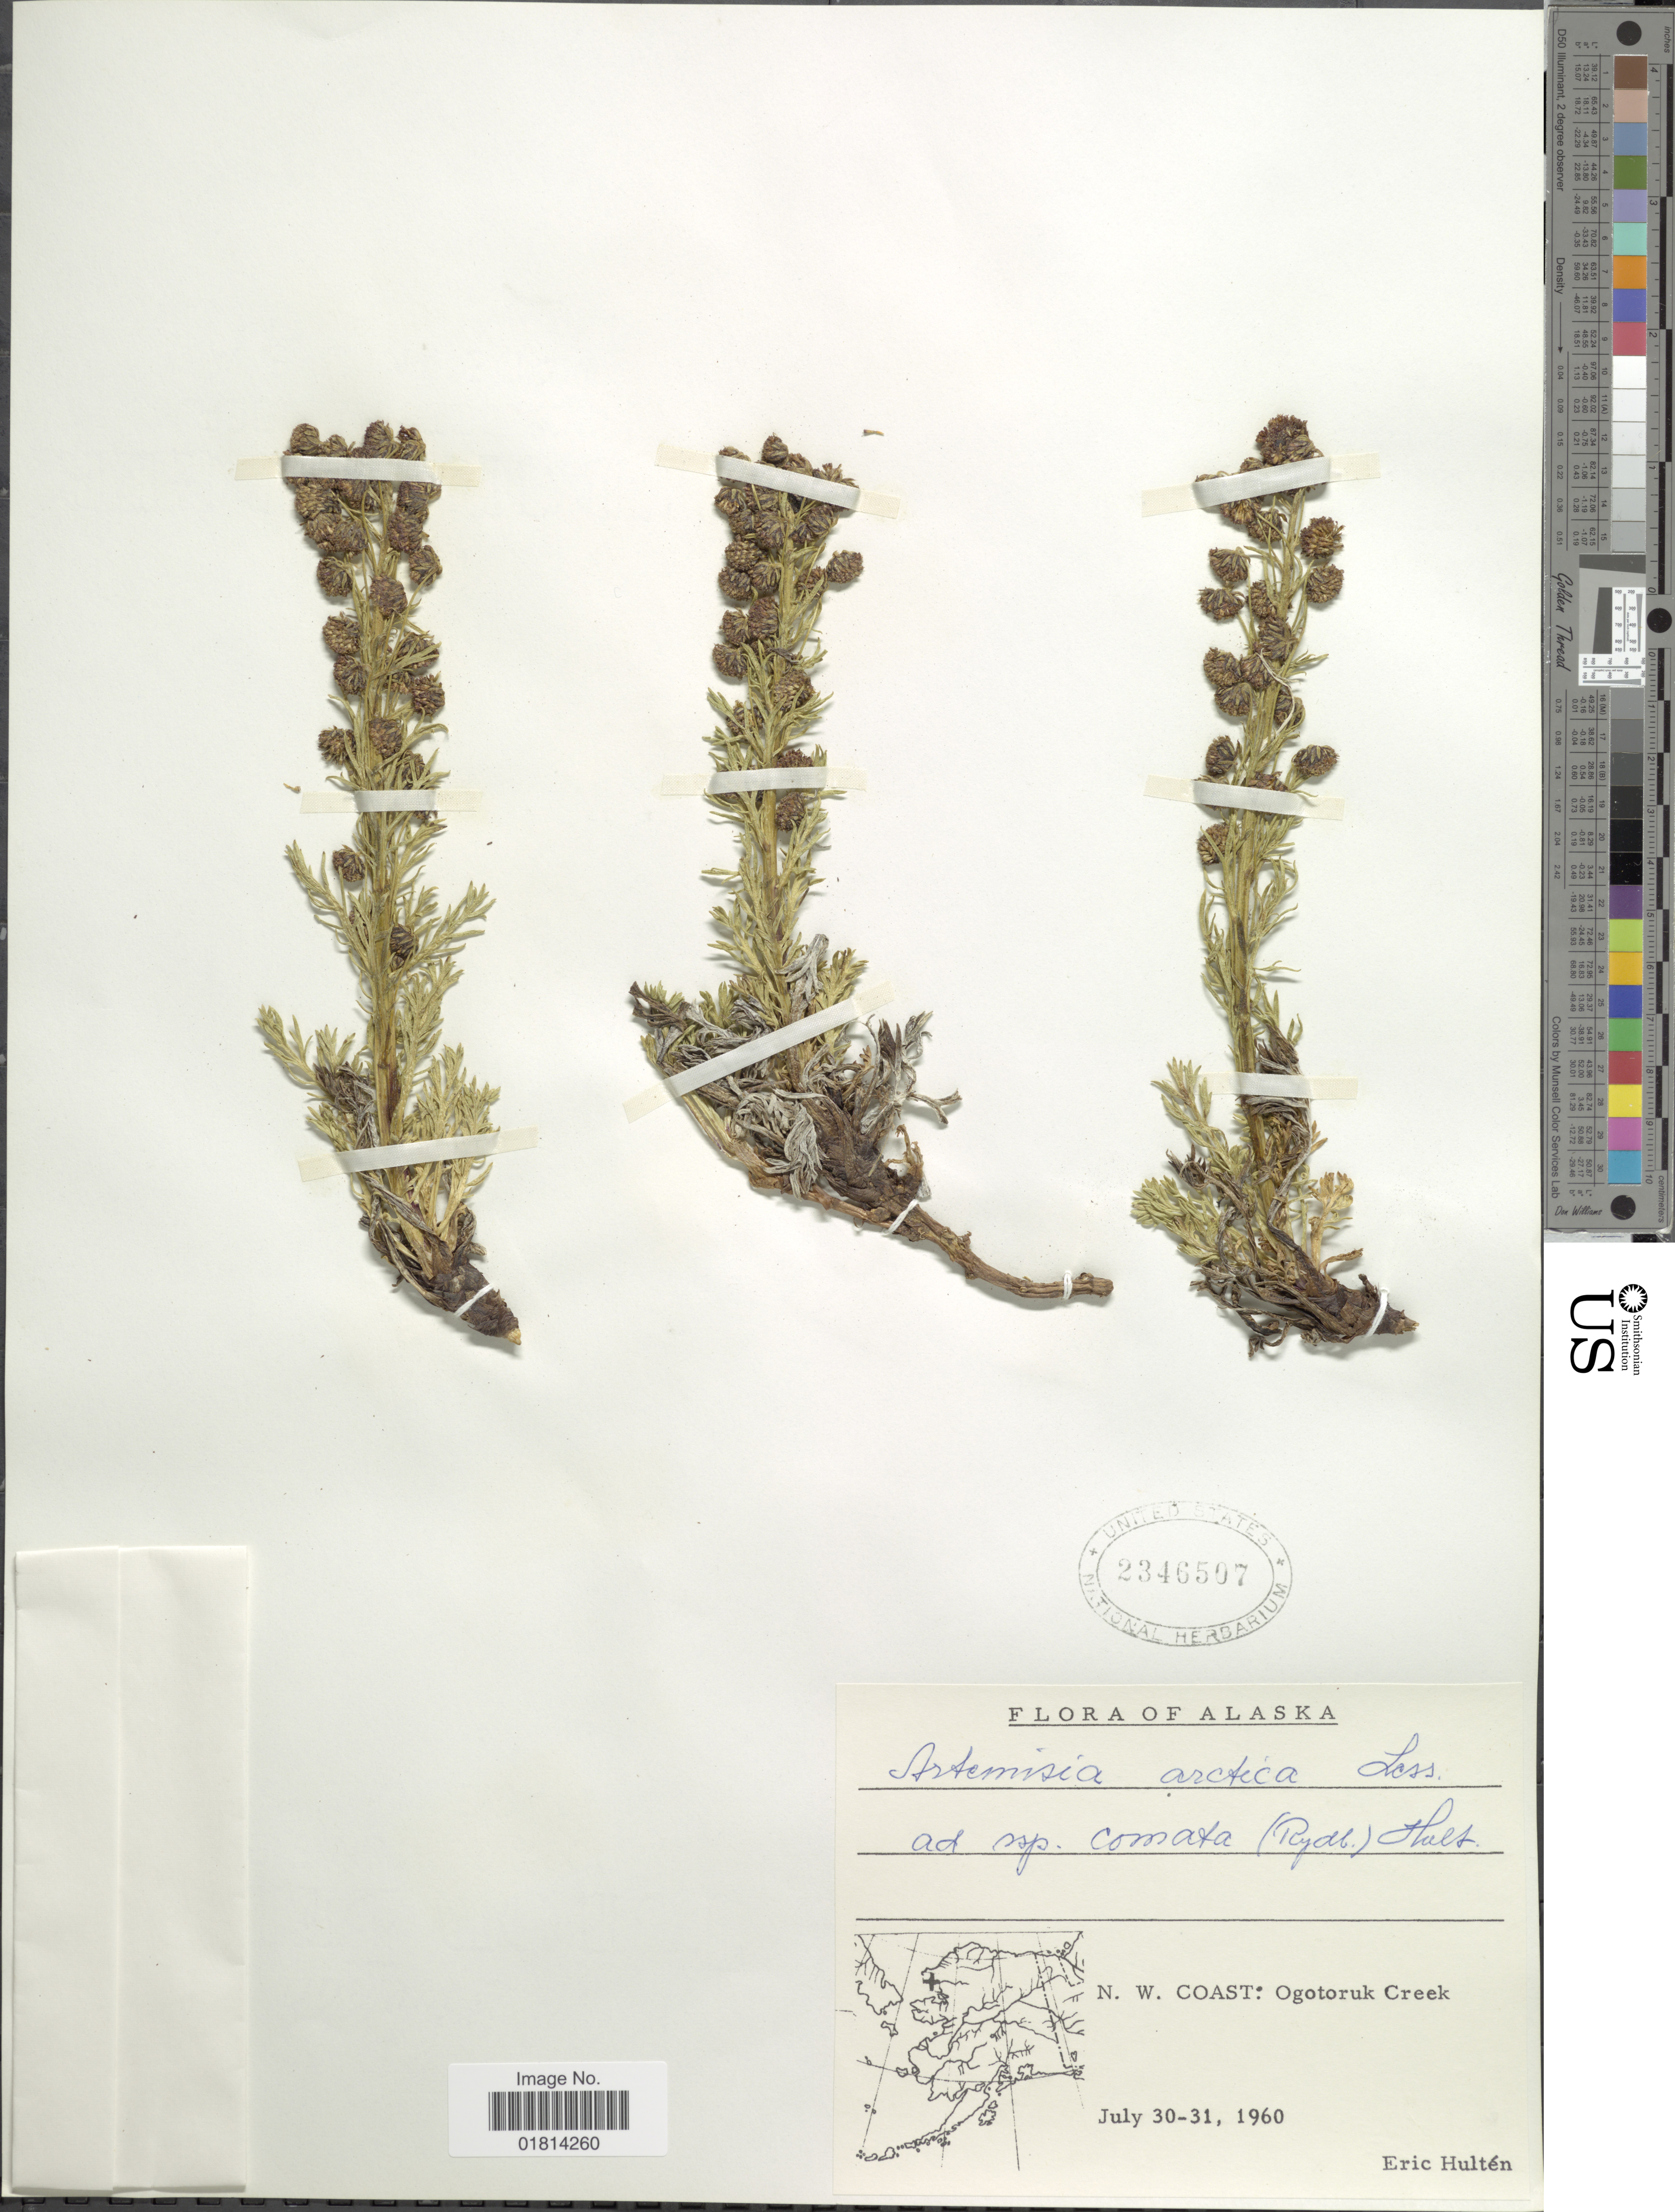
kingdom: Plantae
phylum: Tracheophyta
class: Magnoliopsida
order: Asterales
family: Asteraceae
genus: Artemisia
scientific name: Artemisia arctica subsp. comata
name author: (Rydb.) Hultén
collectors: E. G. Hultén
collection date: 1960-07-30/1960-07-31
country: United States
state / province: Alaska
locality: N.W. Coast: Ogotoruk Creek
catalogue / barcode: US 2346507